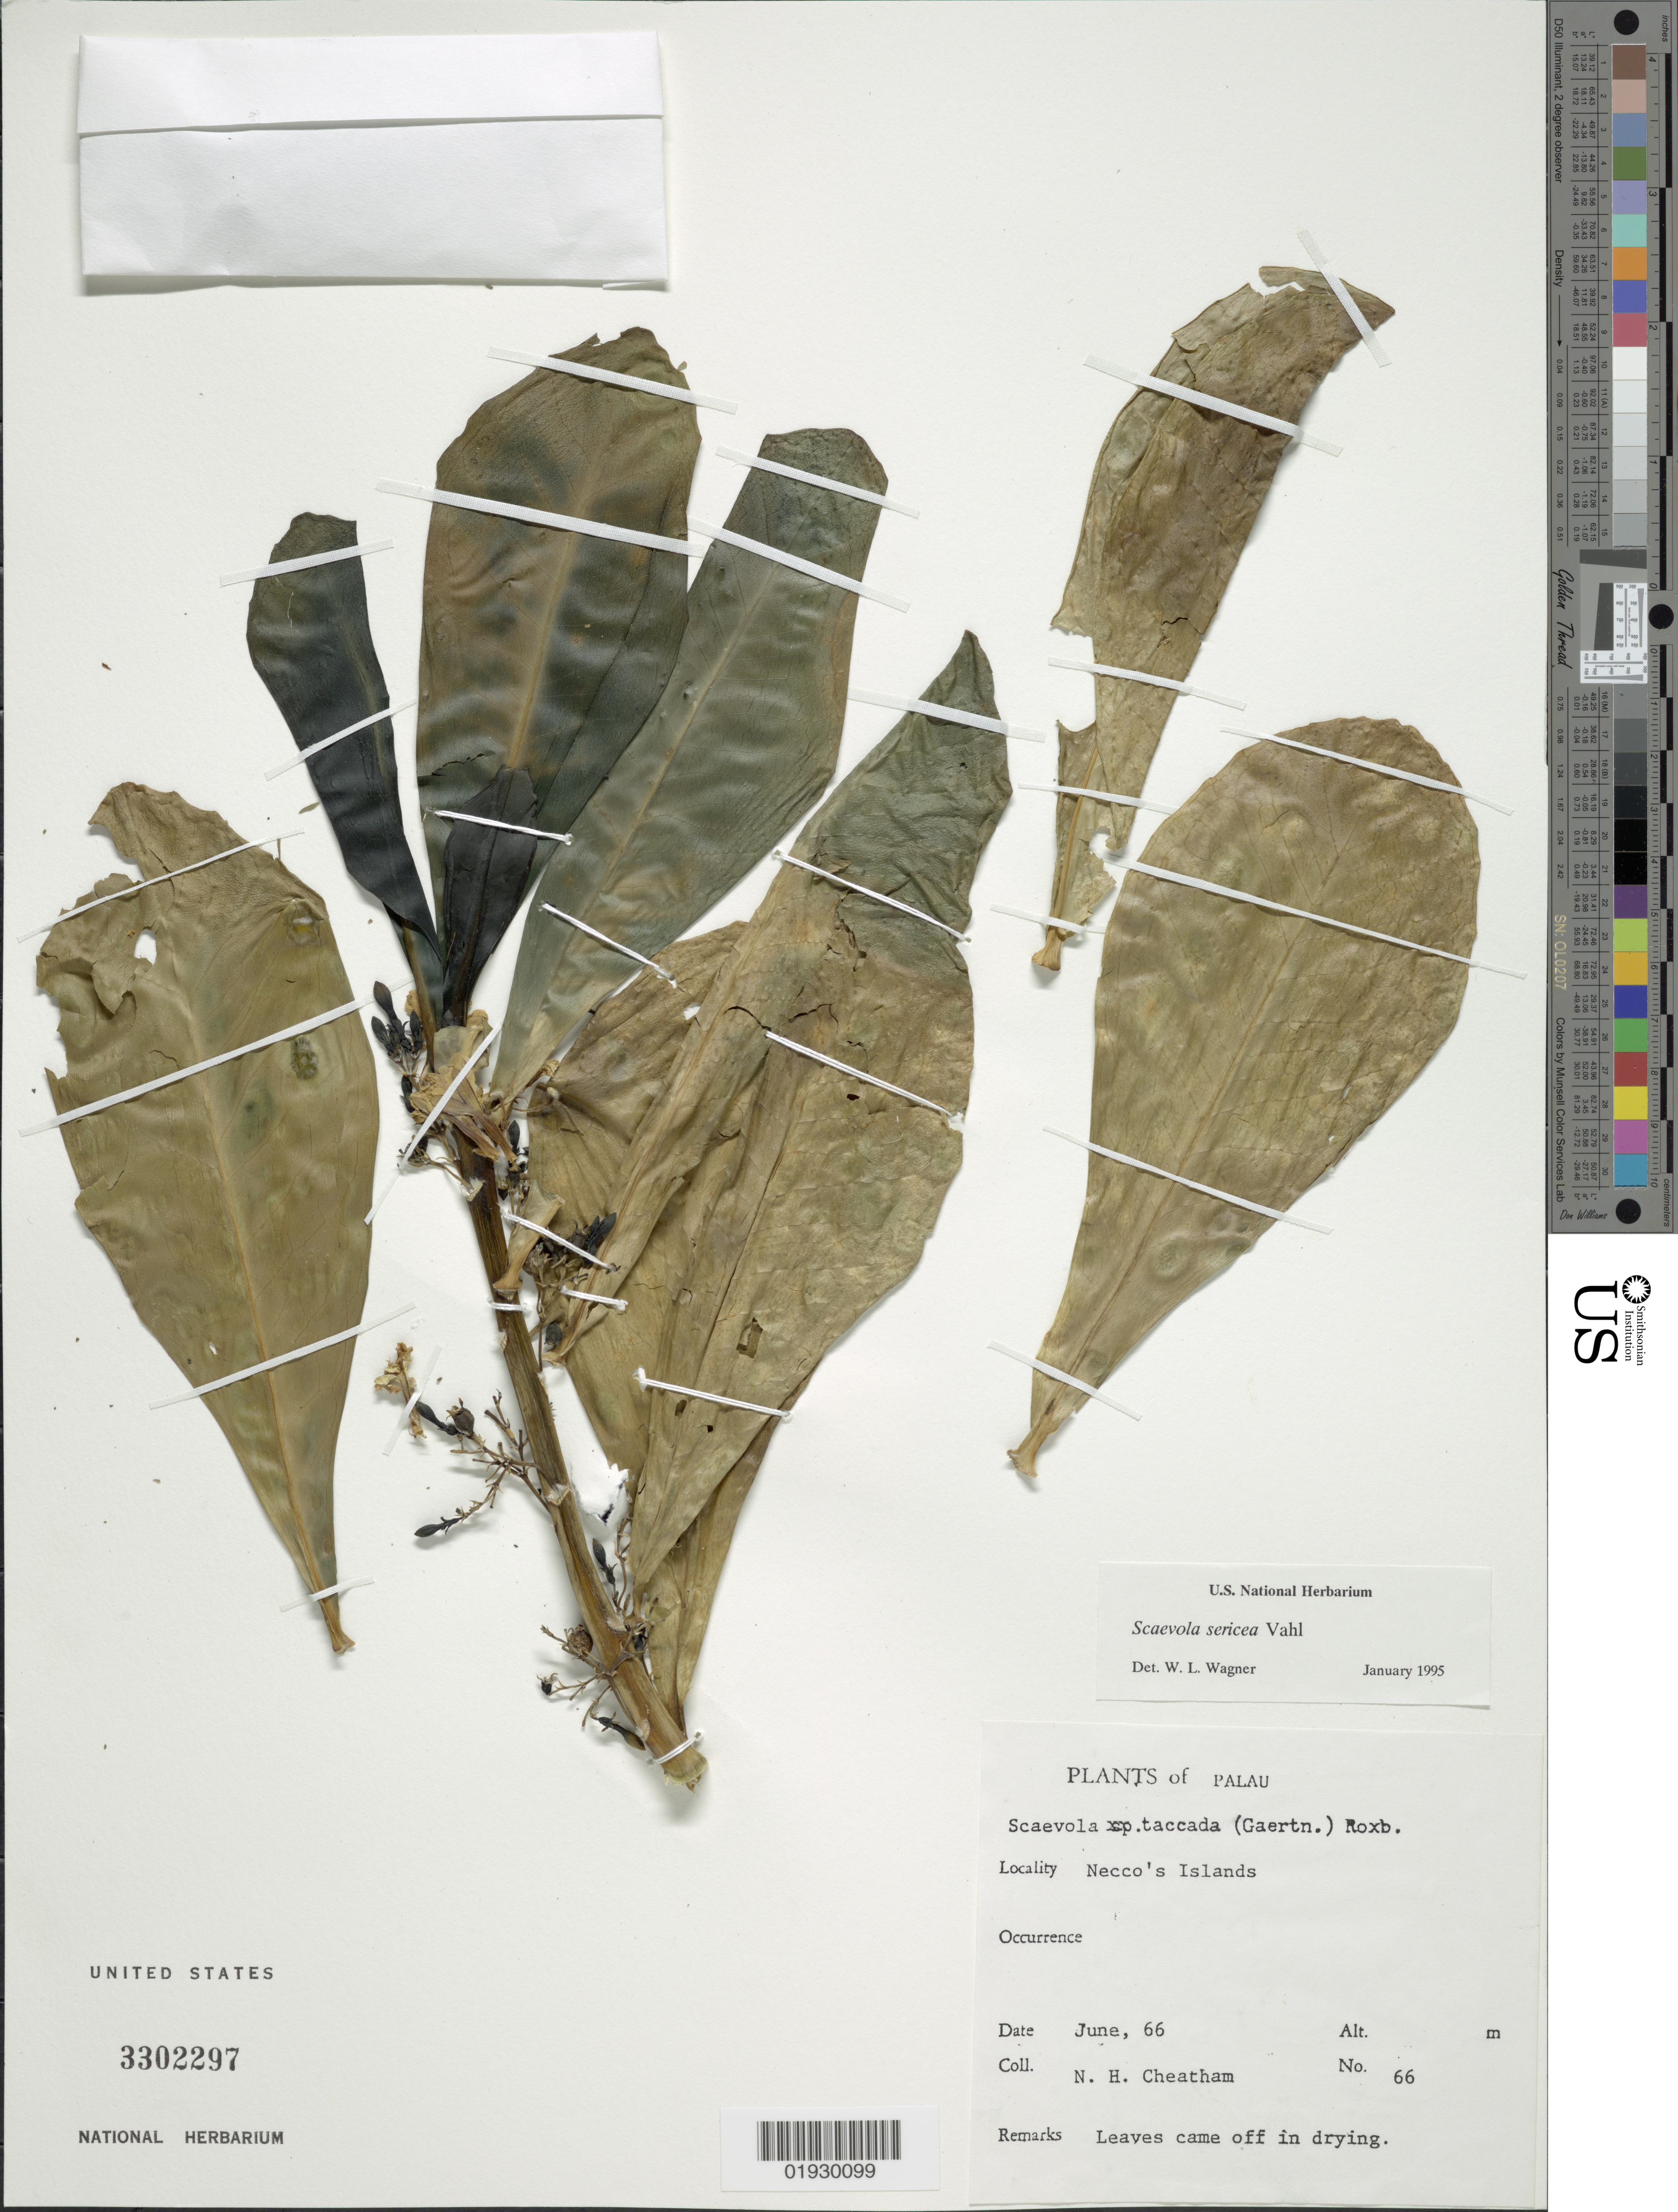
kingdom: Plantae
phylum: Tracheophyta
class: Magnoliopsida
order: Asterales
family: Goodeniaceae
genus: Scaevola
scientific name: Scaevola sericea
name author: Vahl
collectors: N. H. Cheatham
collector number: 66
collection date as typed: Transcribed d/m/y: /6/66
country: Palau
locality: Palau, Necco's Islands.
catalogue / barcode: US 3302297